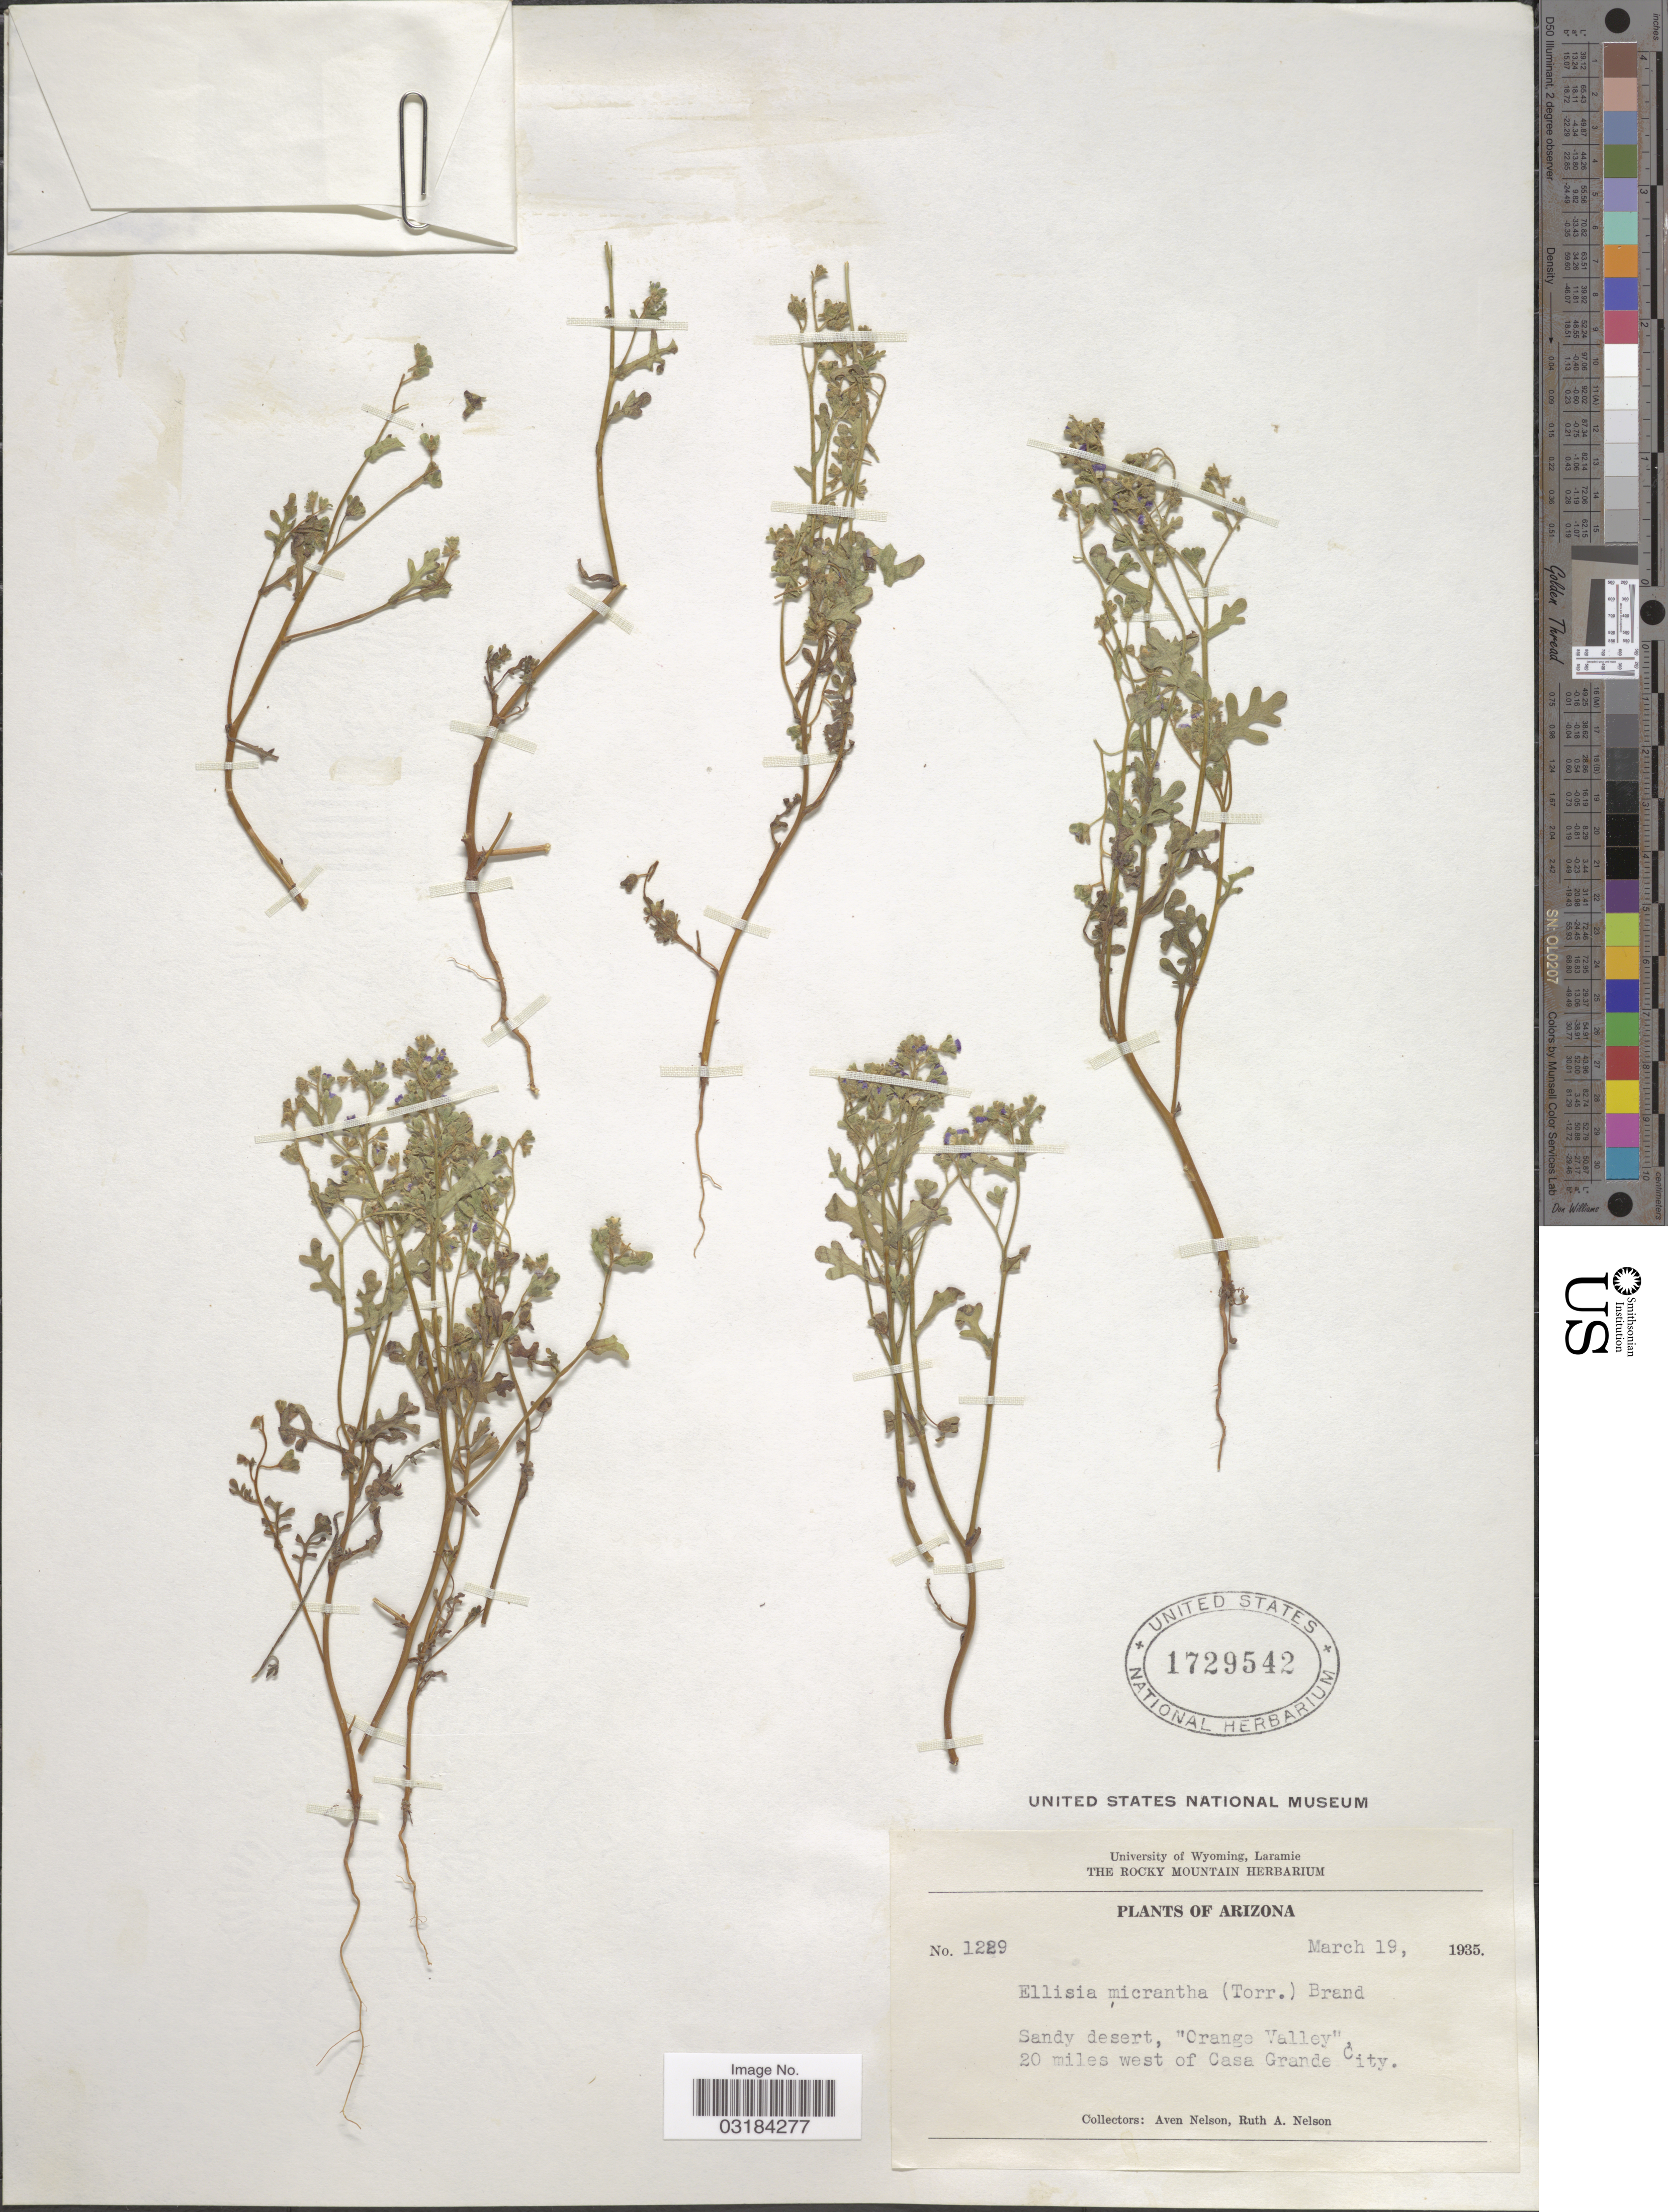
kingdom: Plantae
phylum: Tracheophyta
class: Magnoliopsida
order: Boraginales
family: Hydrophyllaceae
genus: Eucrypta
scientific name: Eucrypta micrantha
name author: (Torr.) A. Heller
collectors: A. Nelson & R. A. Nelson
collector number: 1229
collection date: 1935-03-19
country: United States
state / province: Arizona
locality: Sandy desert, "Orange Valley", 20 miles west of Casa Grande City.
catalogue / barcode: US 1729542